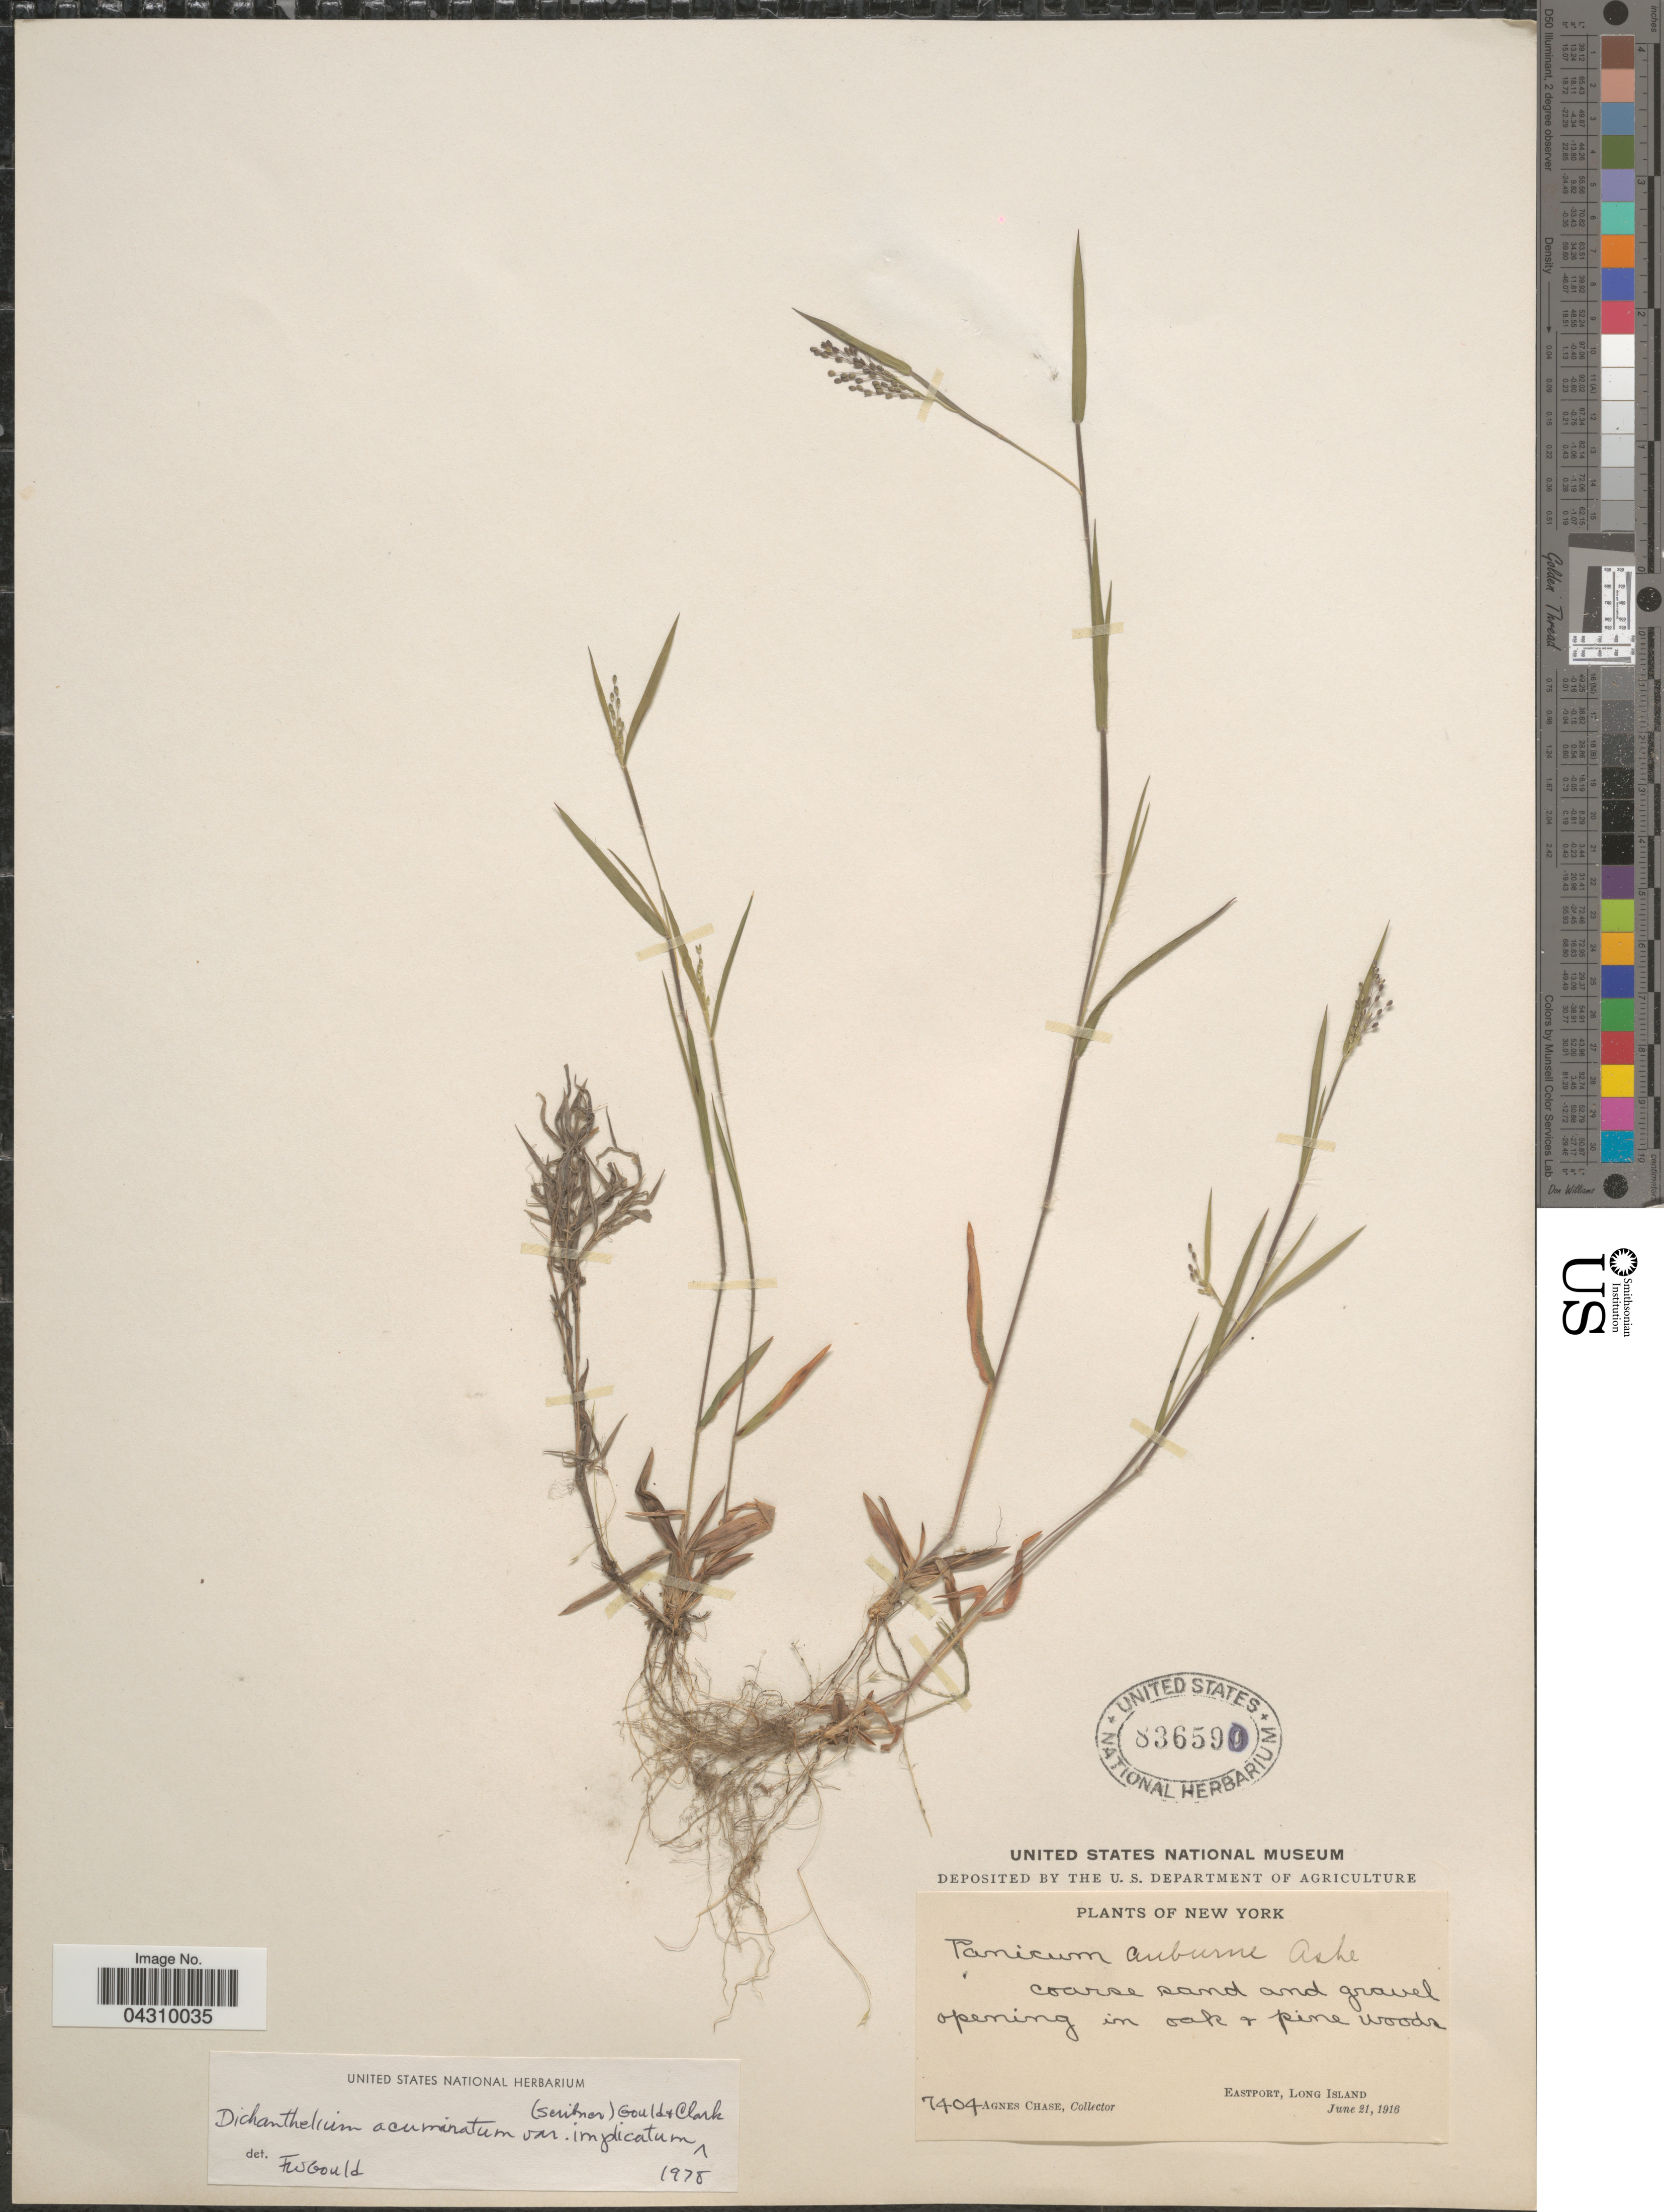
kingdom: Plantae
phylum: Tracheophyta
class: Liliopsida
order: Poales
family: Poaceae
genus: Dichanthelium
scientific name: Dichanthelium acuminatum var. acuminatum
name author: (Sw.) Gould & C.A. Clark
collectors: A. Chase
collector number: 7404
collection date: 1916-06-21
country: United States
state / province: New York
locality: Eastport, Long Island.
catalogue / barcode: US 836590